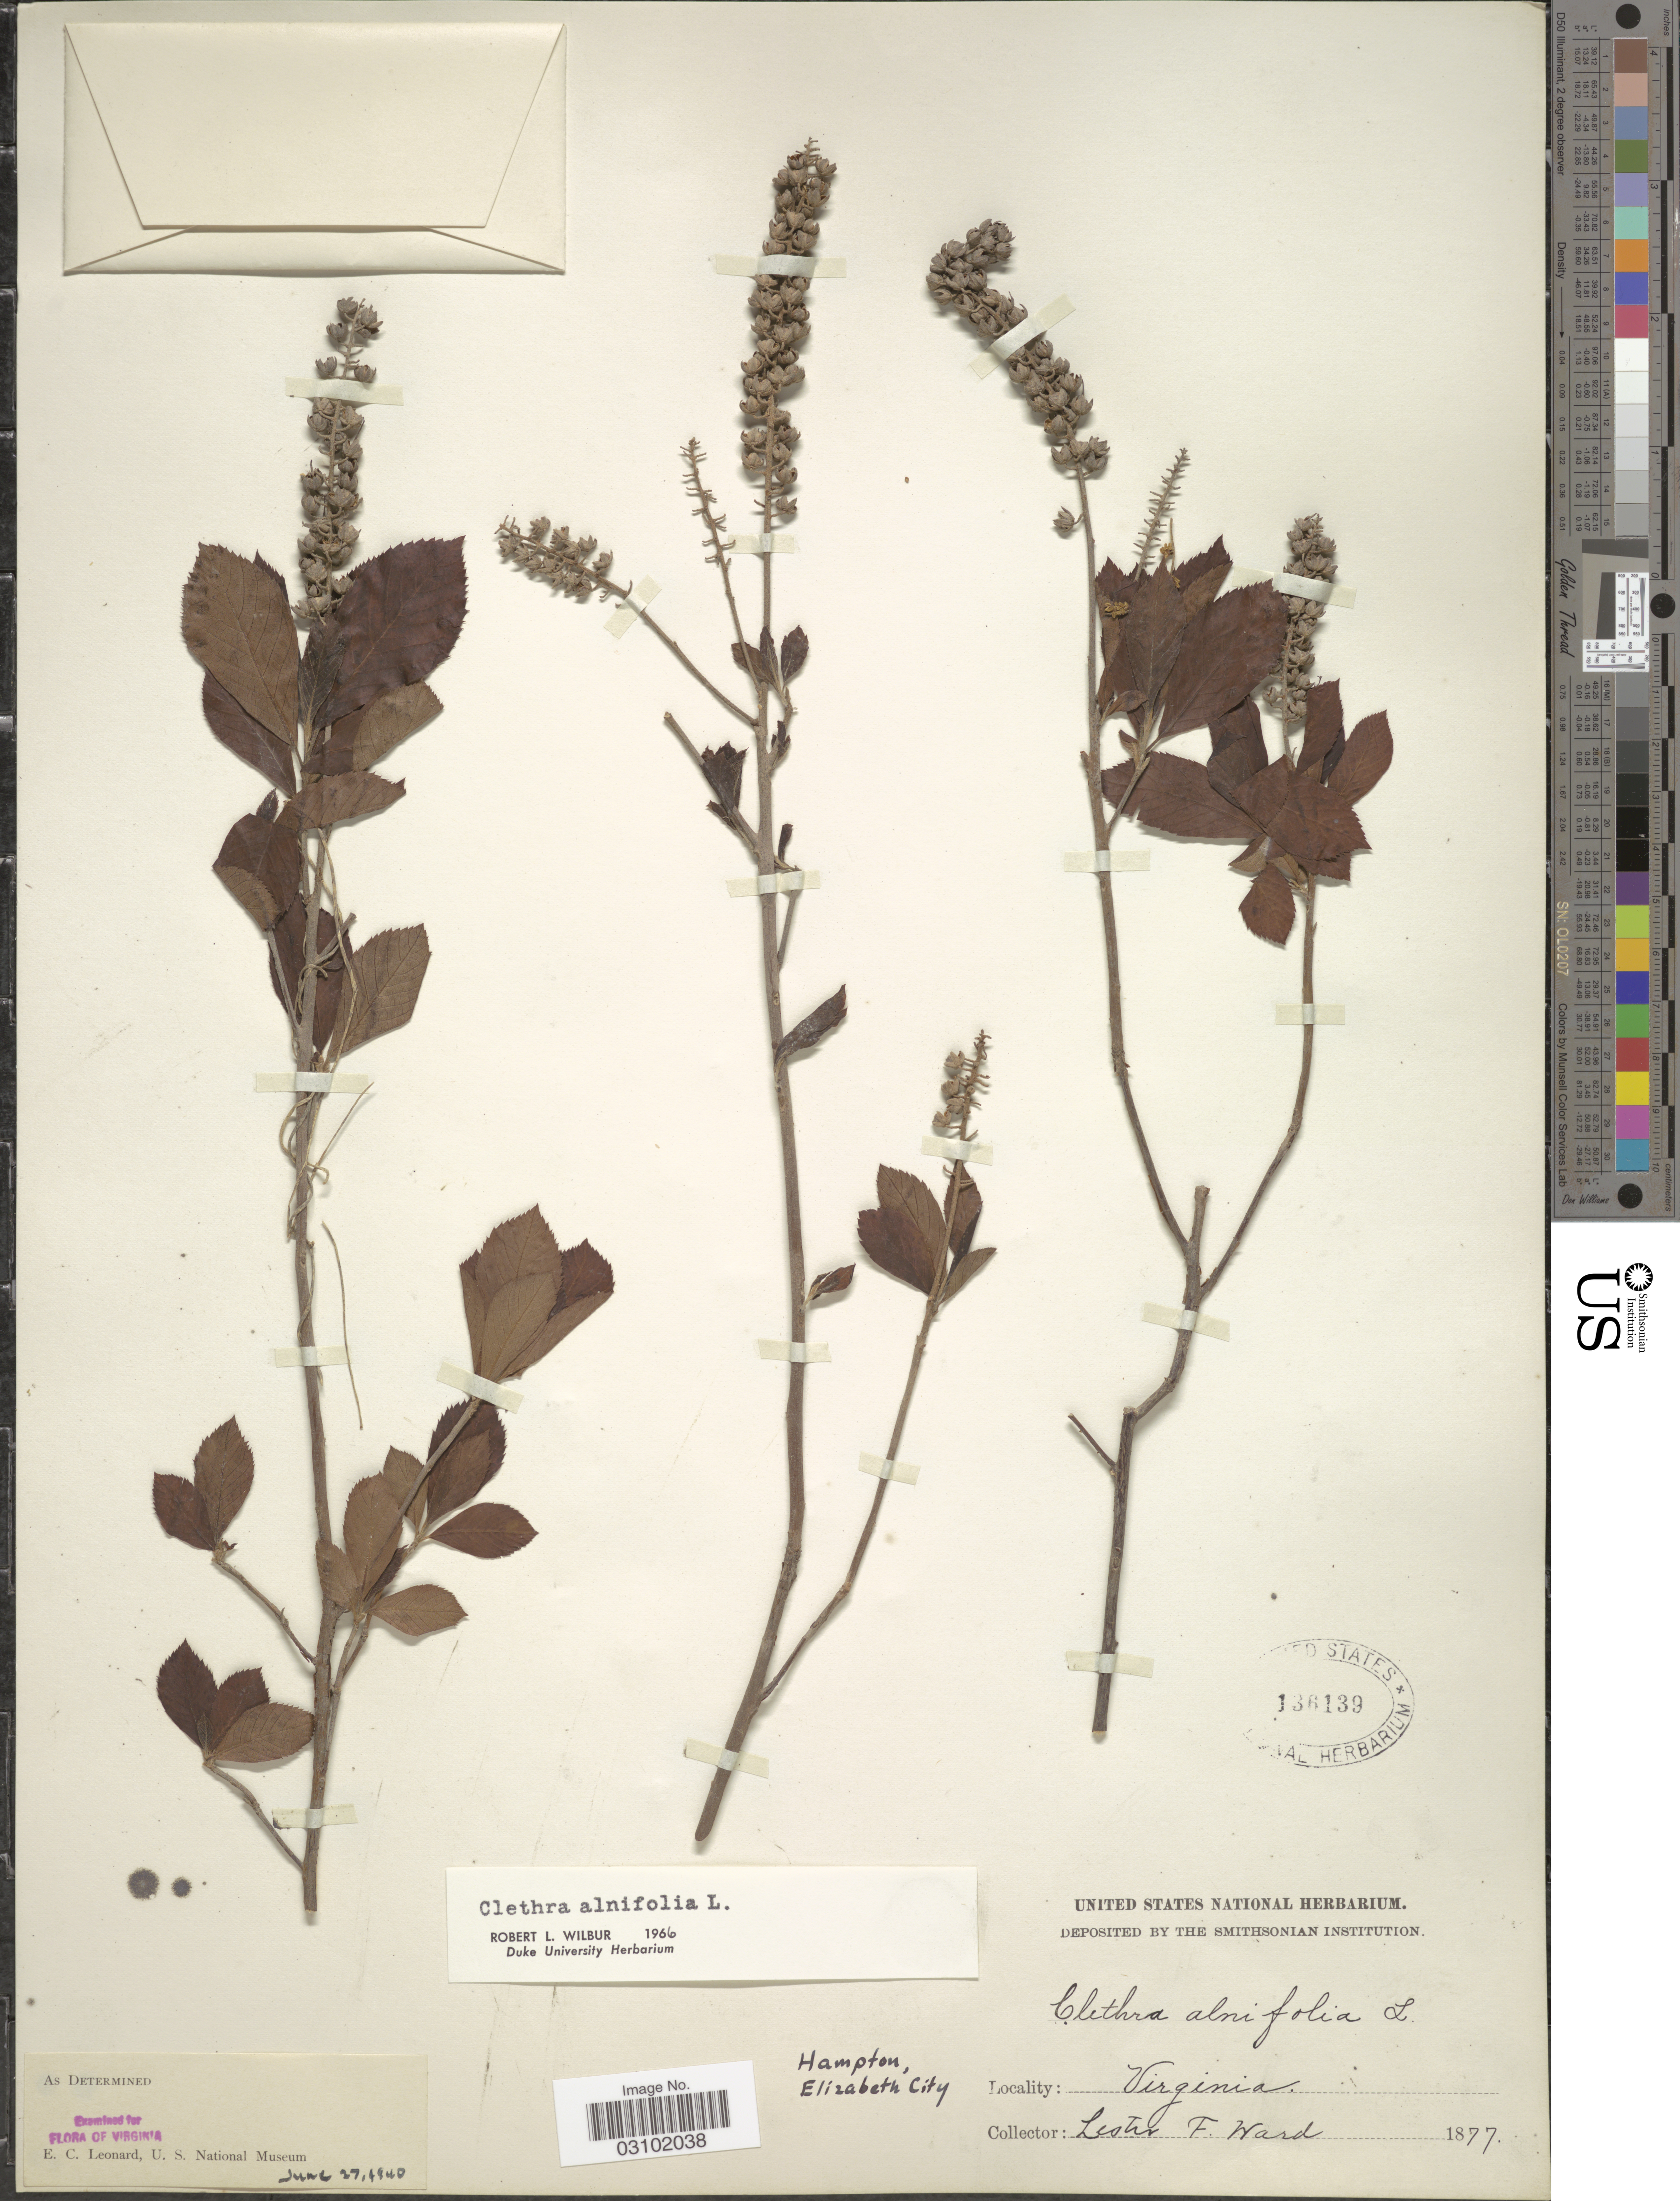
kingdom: Plantae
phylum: Tracheophyta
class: Magnoliopsida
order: Ericales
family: Clethraceae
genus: Clethra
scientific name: Clethra alnifolia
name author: L.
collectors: L. F. Ward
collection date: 1877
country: United States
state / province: Virginia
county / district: City of Hampton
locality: Hampton, Elizabeth City.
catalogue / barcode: US 136139